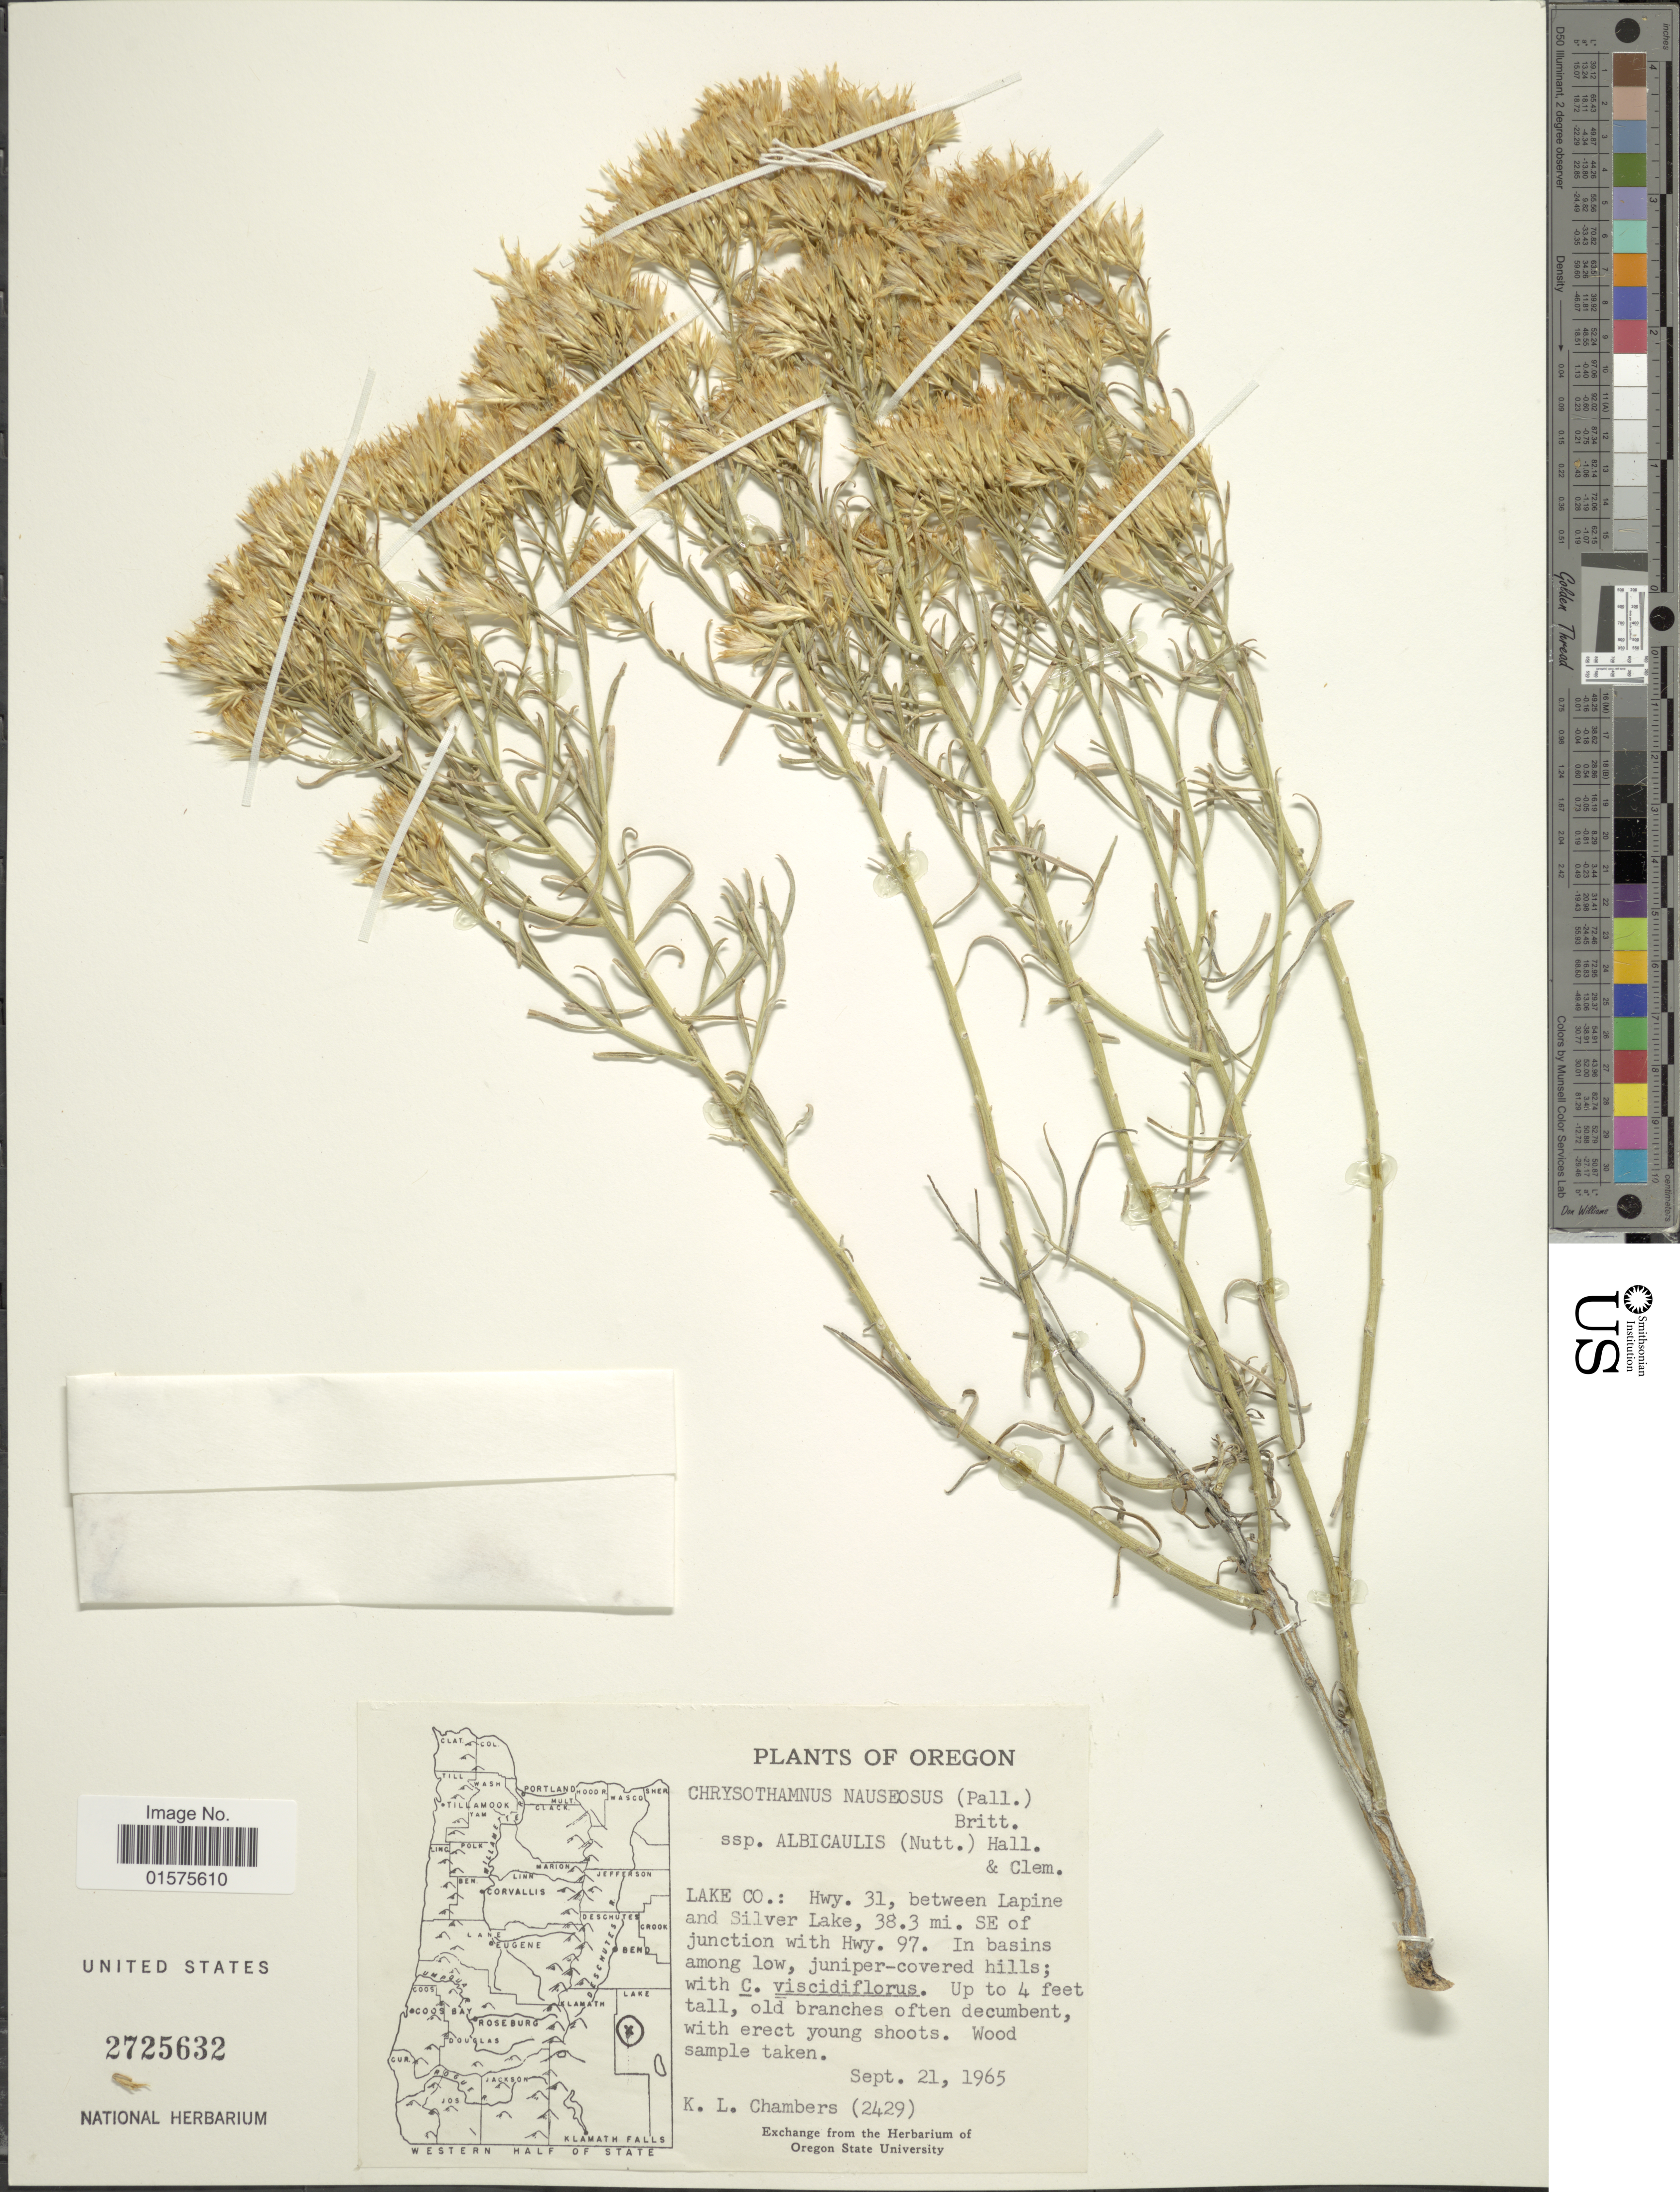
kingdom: Plantae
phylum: Tracheophyta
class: Magnoliopsida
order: Asterales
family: Asteraceae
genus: Ericameria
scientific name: Ericameria nauseosa var. speciosa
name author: (Nutt.) G.L. Nesom & G.I. Baird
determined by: Urbatsch, Lowell E., Curator (LSU), Louisiana State University (UNITED STATES)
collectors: K. Chambers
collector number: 2429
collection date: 1965-09-21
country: United States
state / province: Oregon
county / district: Lake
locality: Lake Co.: Hwy. 31, between Lapine and Silver Lake, 38.3 mi. SE of junction with Hwy. 97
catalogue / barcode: US 2725632